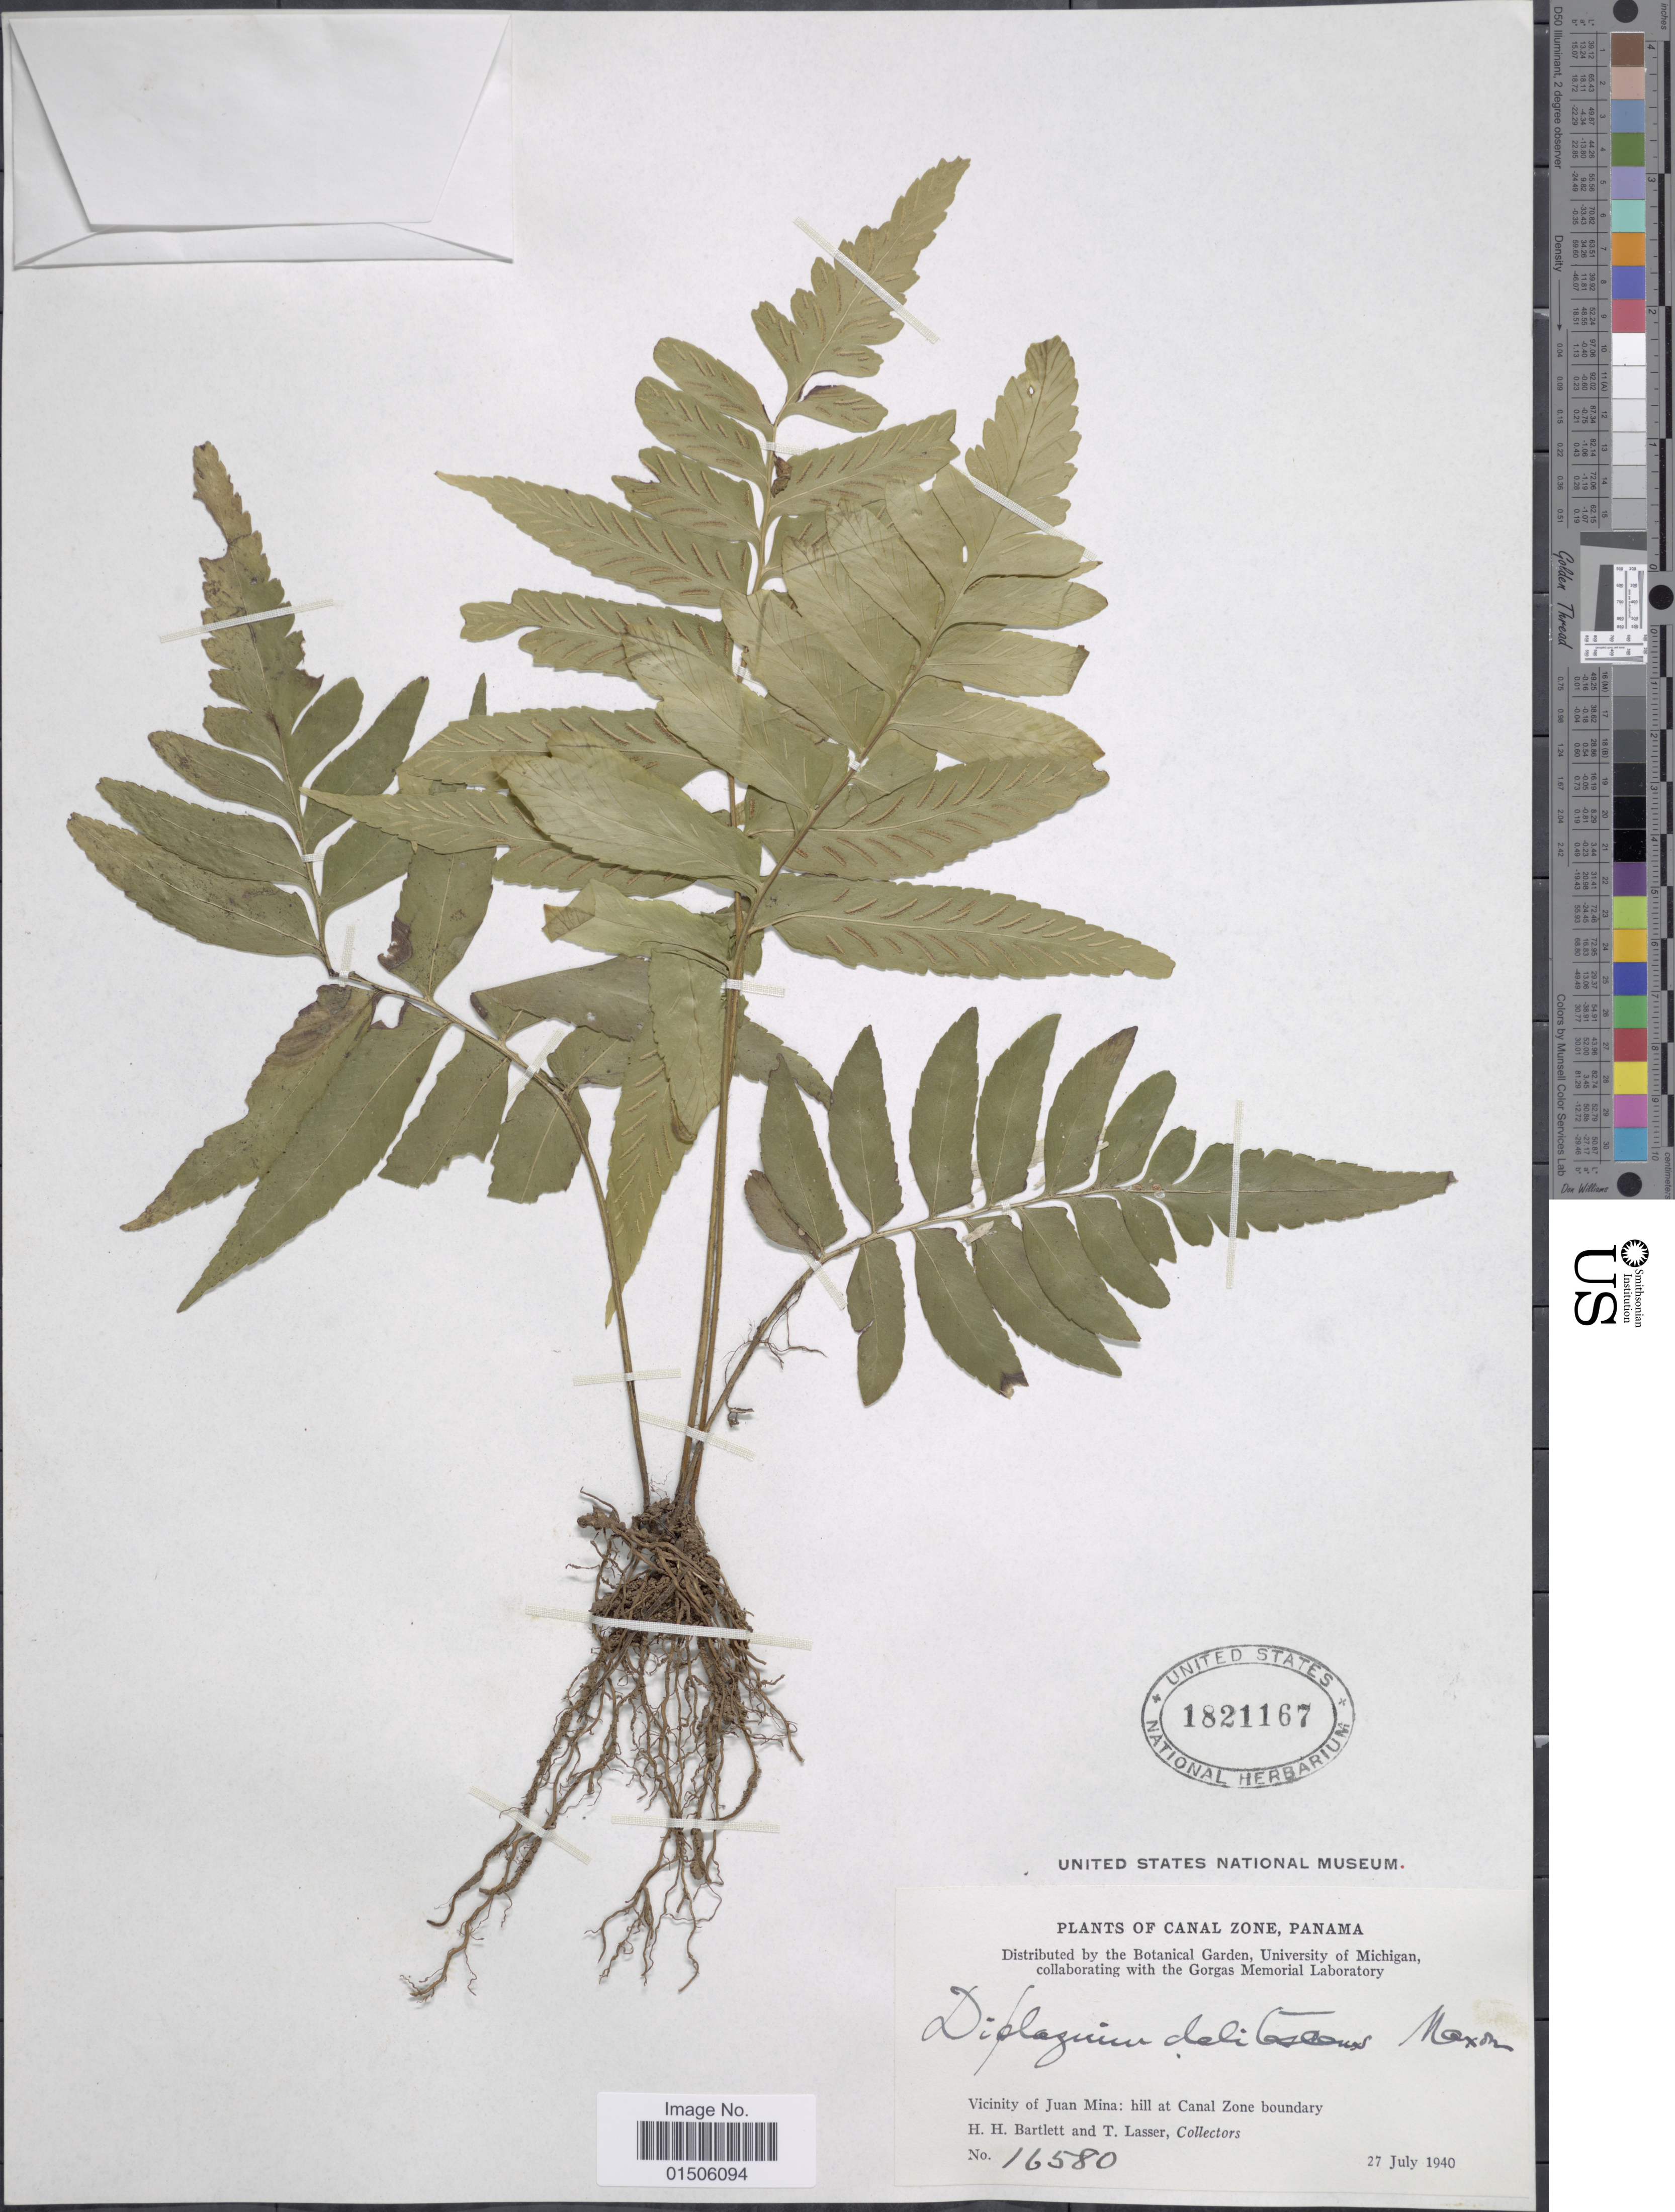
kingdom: Plantae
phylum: Tracheophyta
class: Polypodiopsida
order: Polypodiales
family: Aspleniaceae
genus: Asplenium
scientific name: Asplenium delitescens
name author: (Maxon) L.D. Gómez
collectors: H. H. Bartlett & T. Lasser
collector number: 16580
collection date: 1940-07-27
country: Panama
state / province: Colón / Panamá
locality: Canal Zone, Vicinity of Juan Mina: hill at Canal Zone boundary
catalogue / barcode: US 1821167